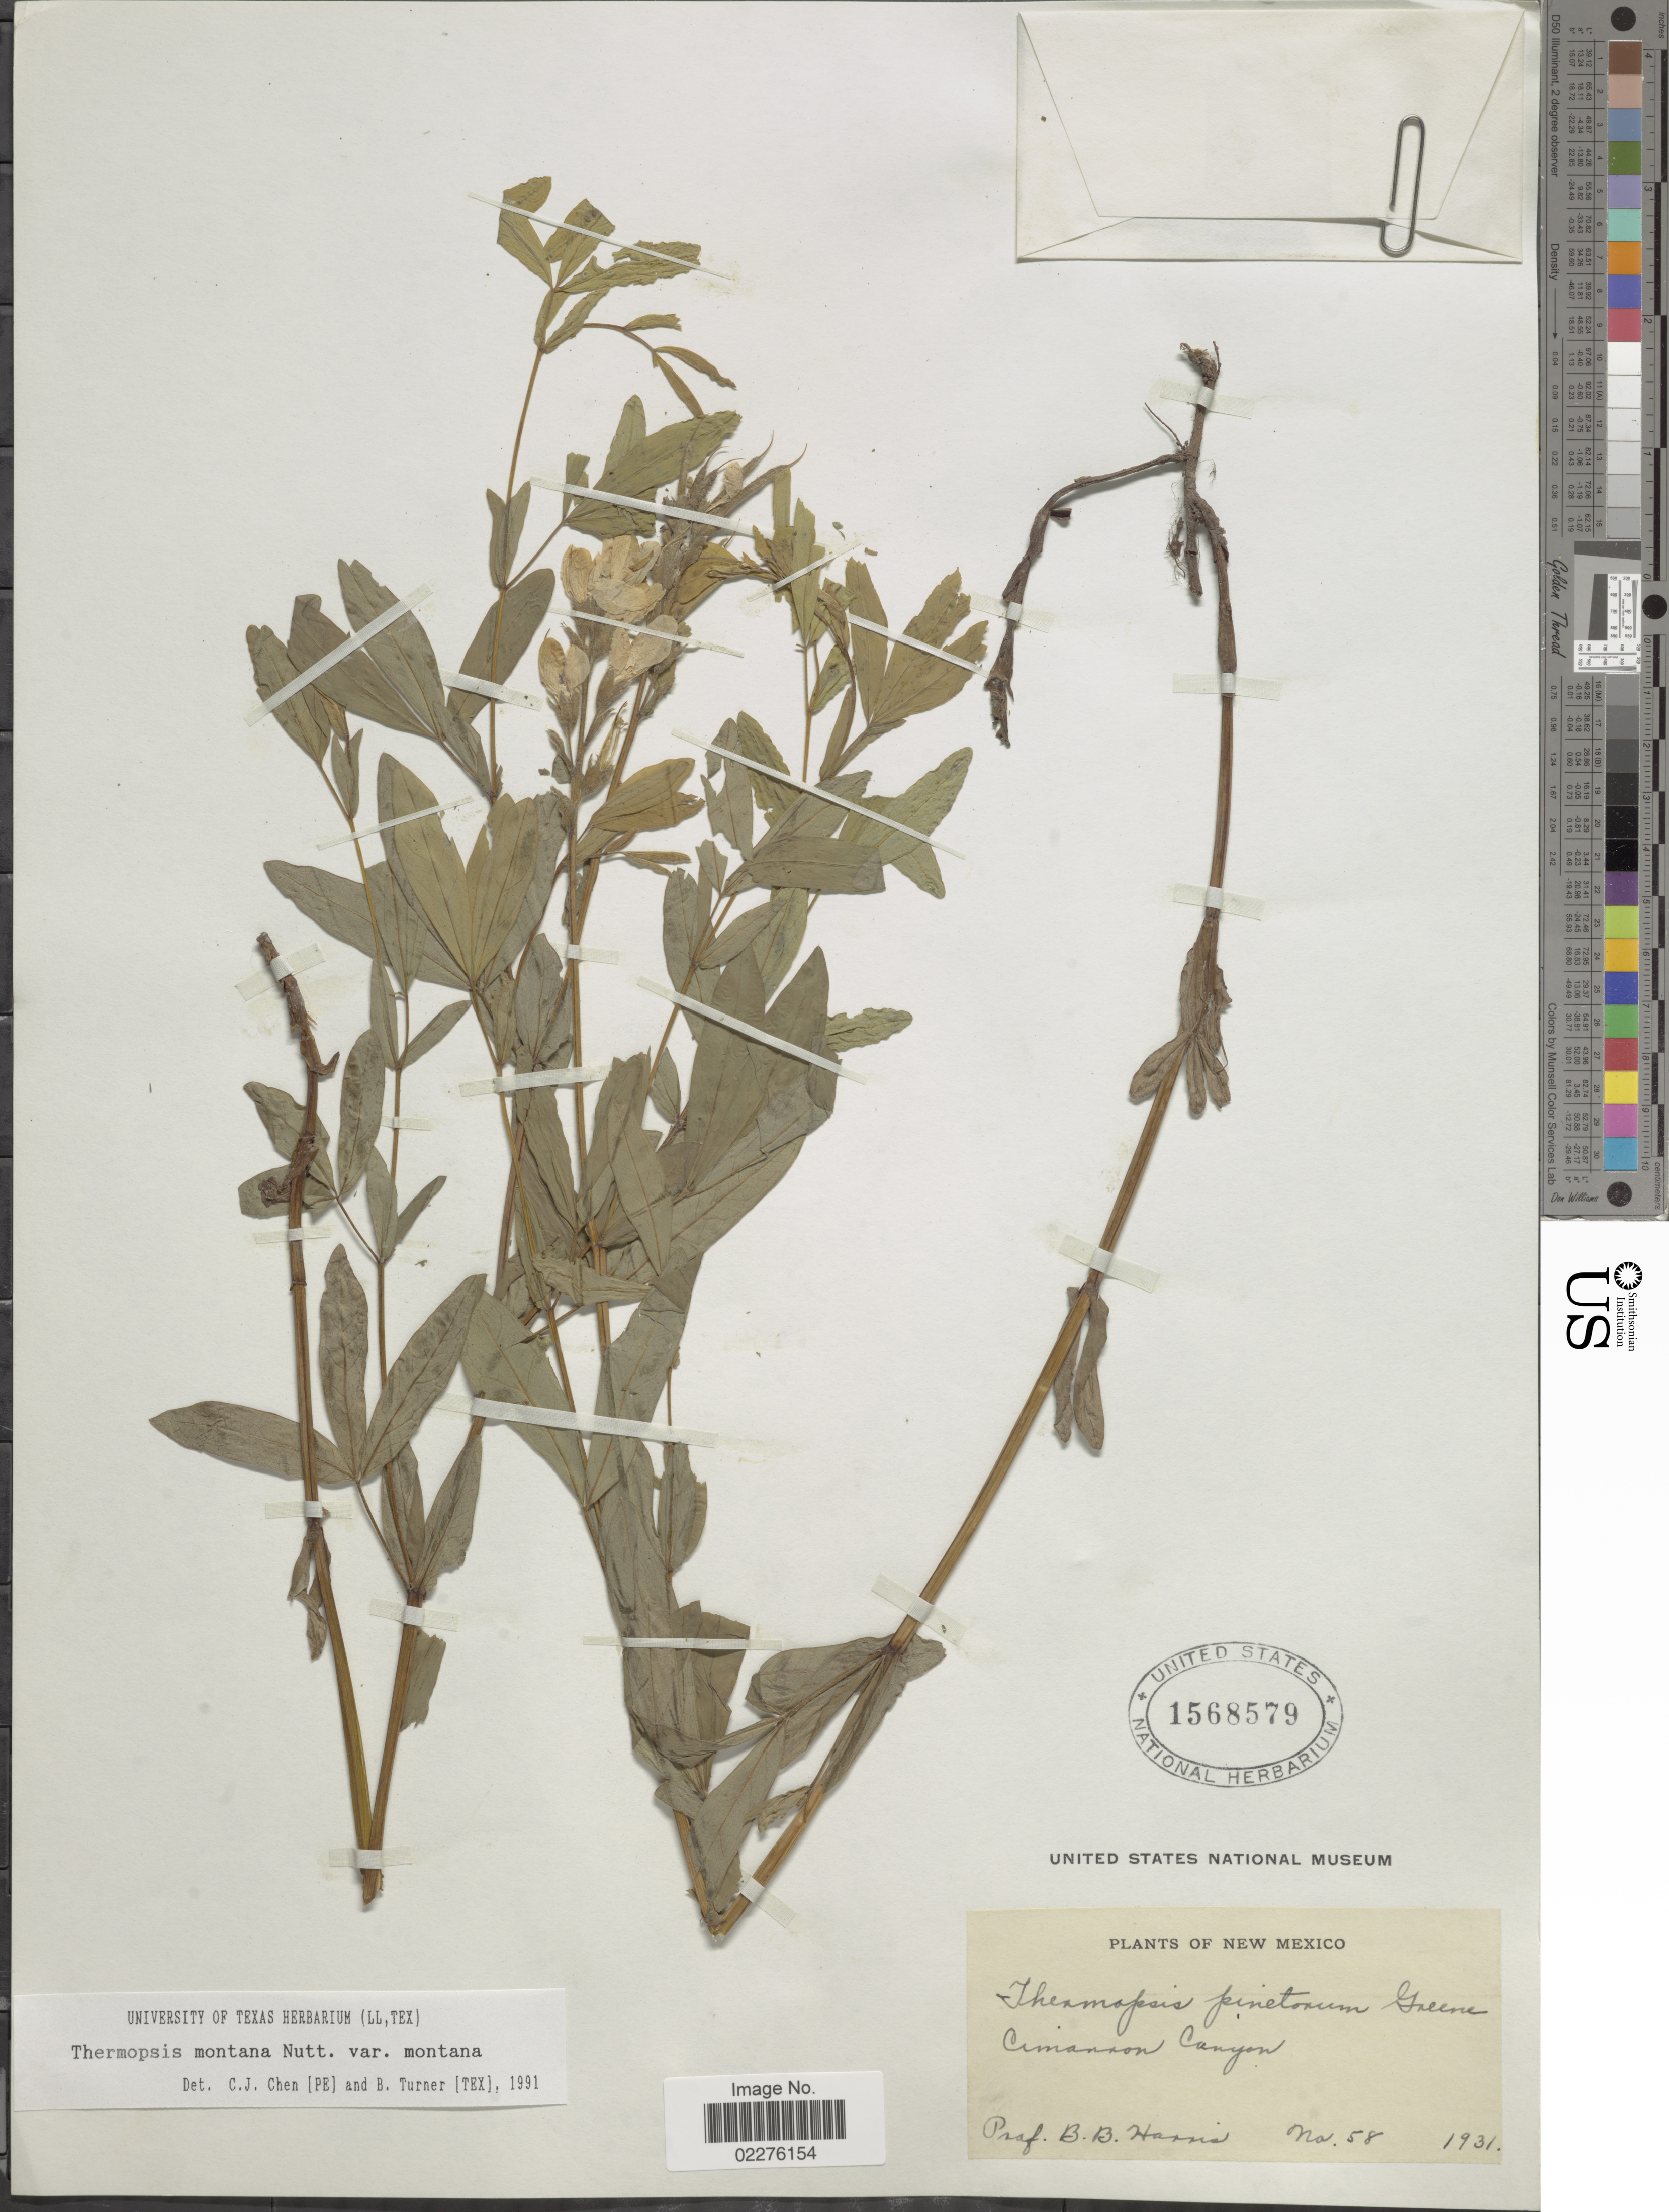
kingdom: Plantae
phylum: Tracheophyta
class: Magnoliopsida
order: Fabales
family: Fabaceae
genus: Thermopsis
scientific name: Thermopsis montana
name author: Nutt.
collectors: B. B. Harris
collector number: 58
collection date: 1931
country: United States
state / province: New Mexico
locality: Cimannon Canyon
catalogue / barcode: US 1568579